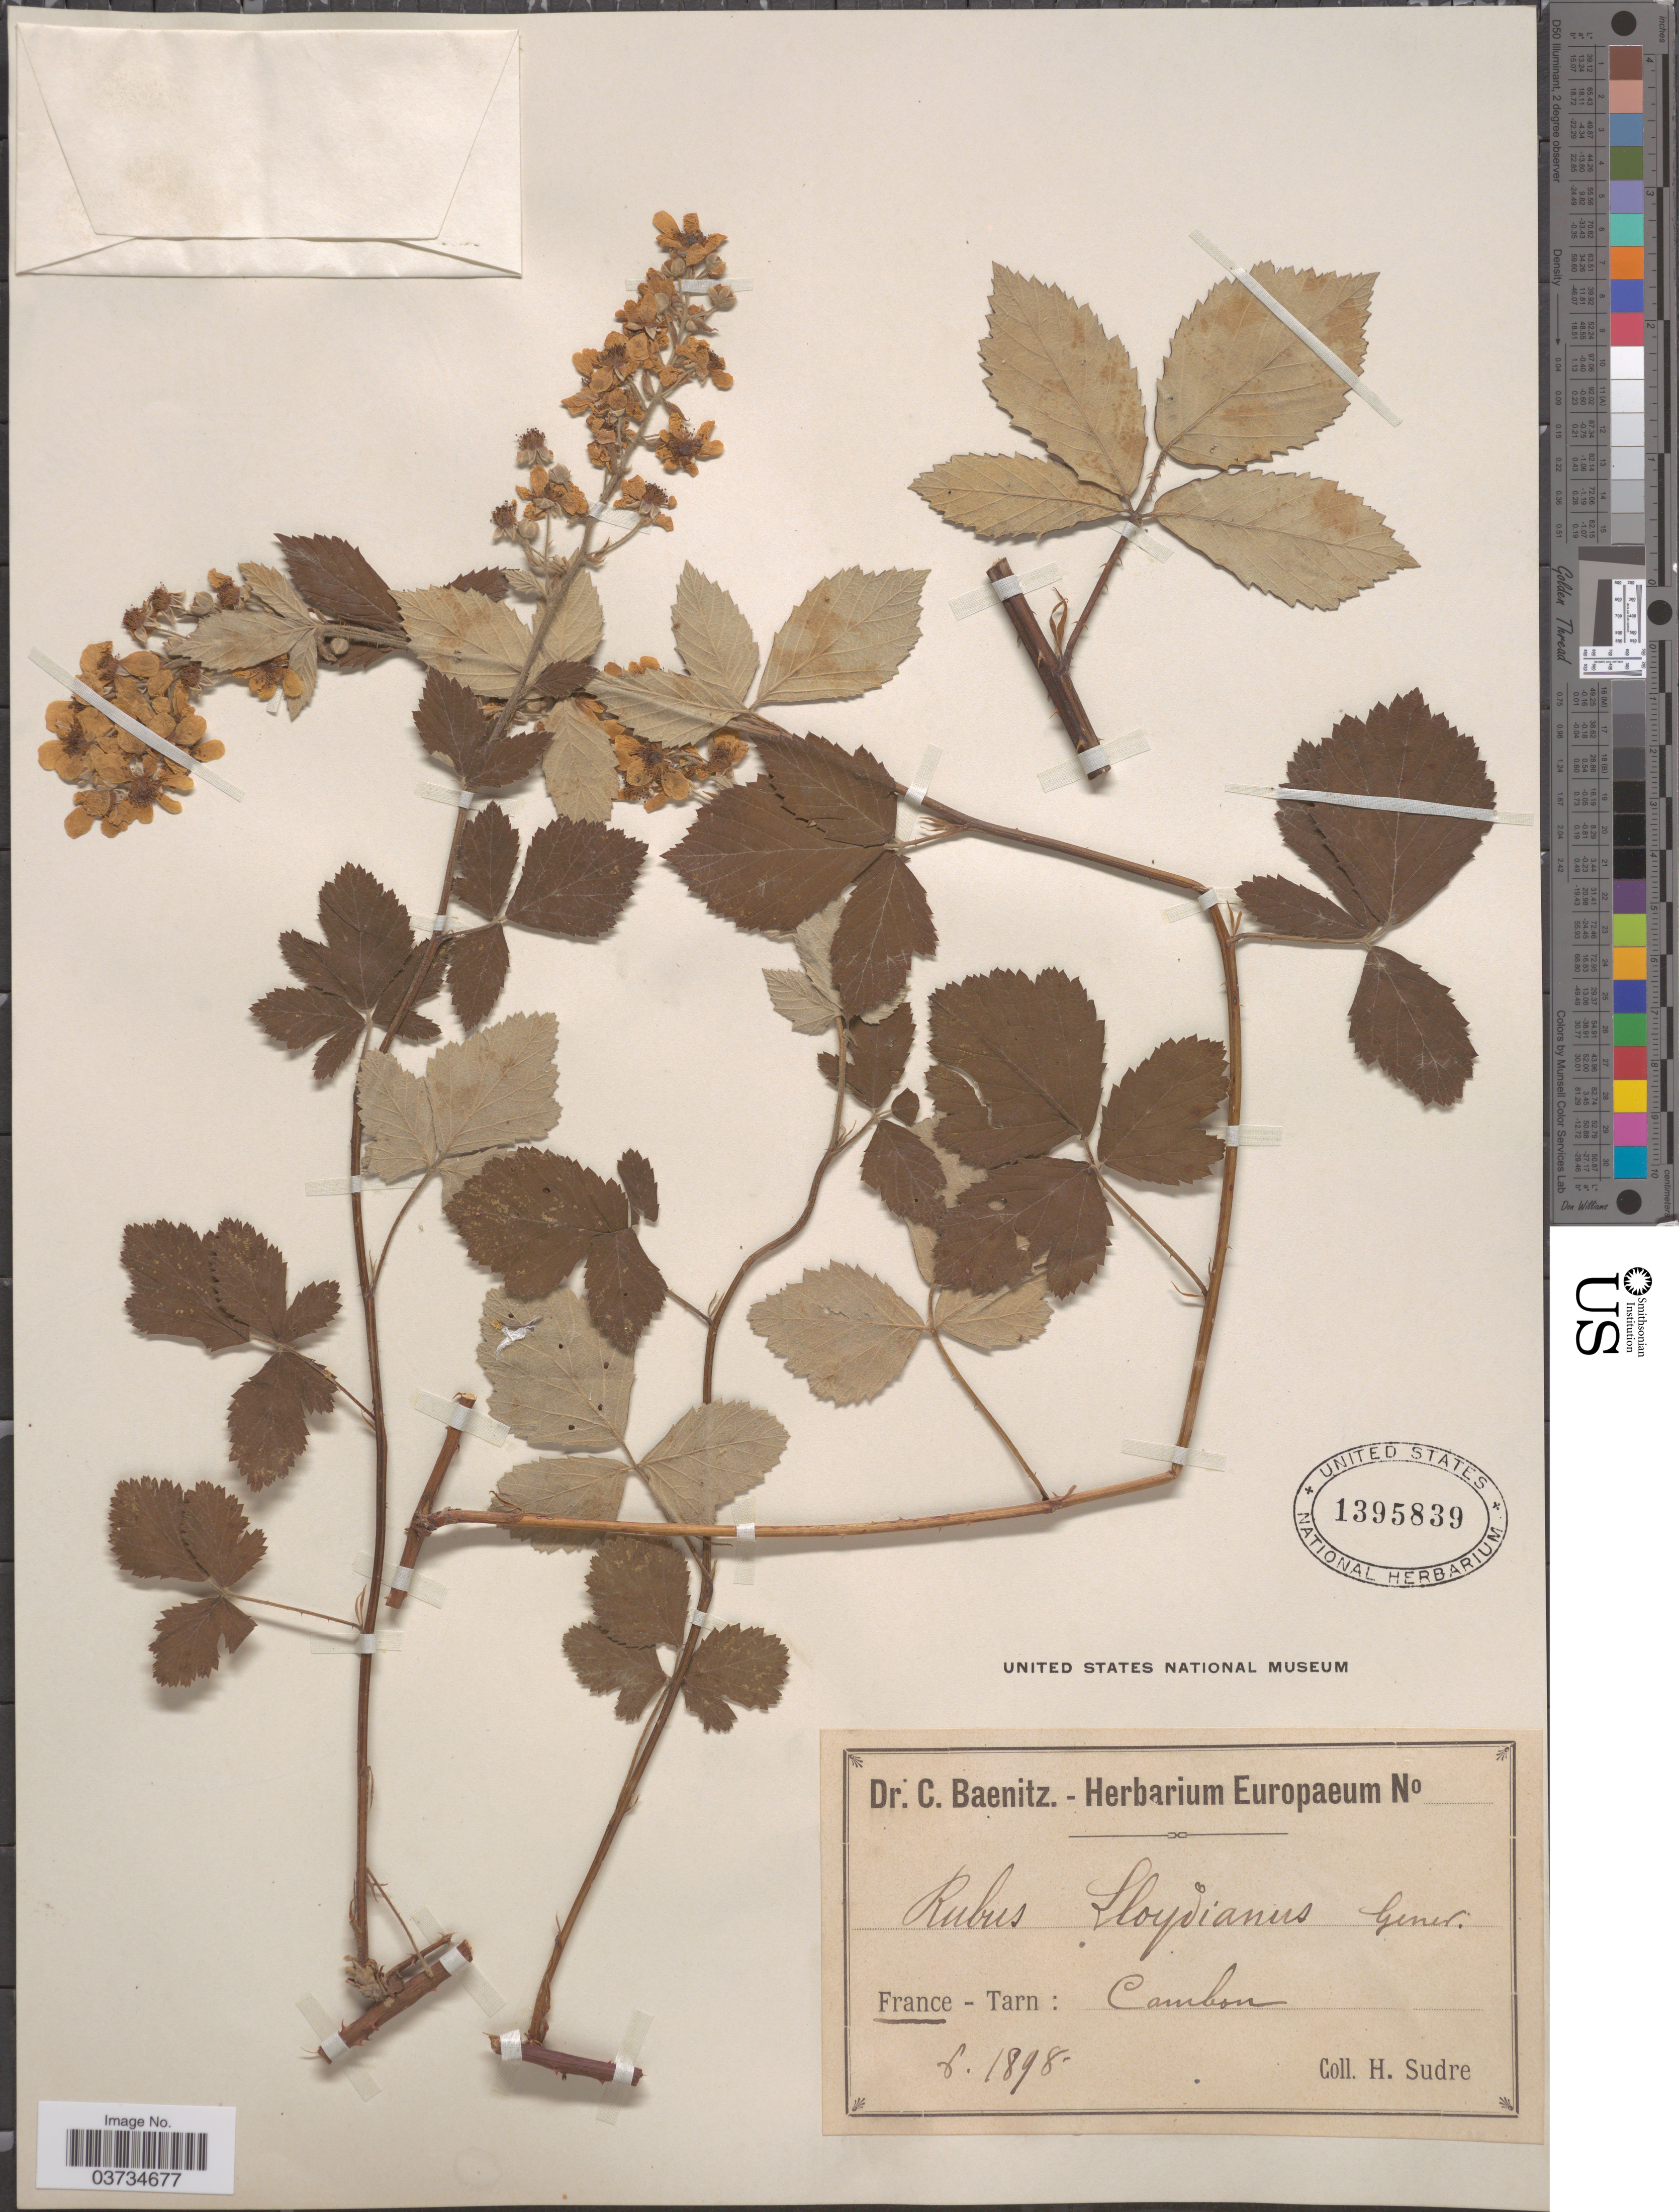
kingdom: Plantae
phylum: Tracheophyta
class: Magnoliopsida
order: Rosales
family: Rosaceae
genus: Rubus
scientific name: Rubus lloydianus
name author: Genev.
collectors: H. Sudre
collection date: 1898-06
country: France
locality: Tarn: Cambon.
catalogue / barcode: US 1395839